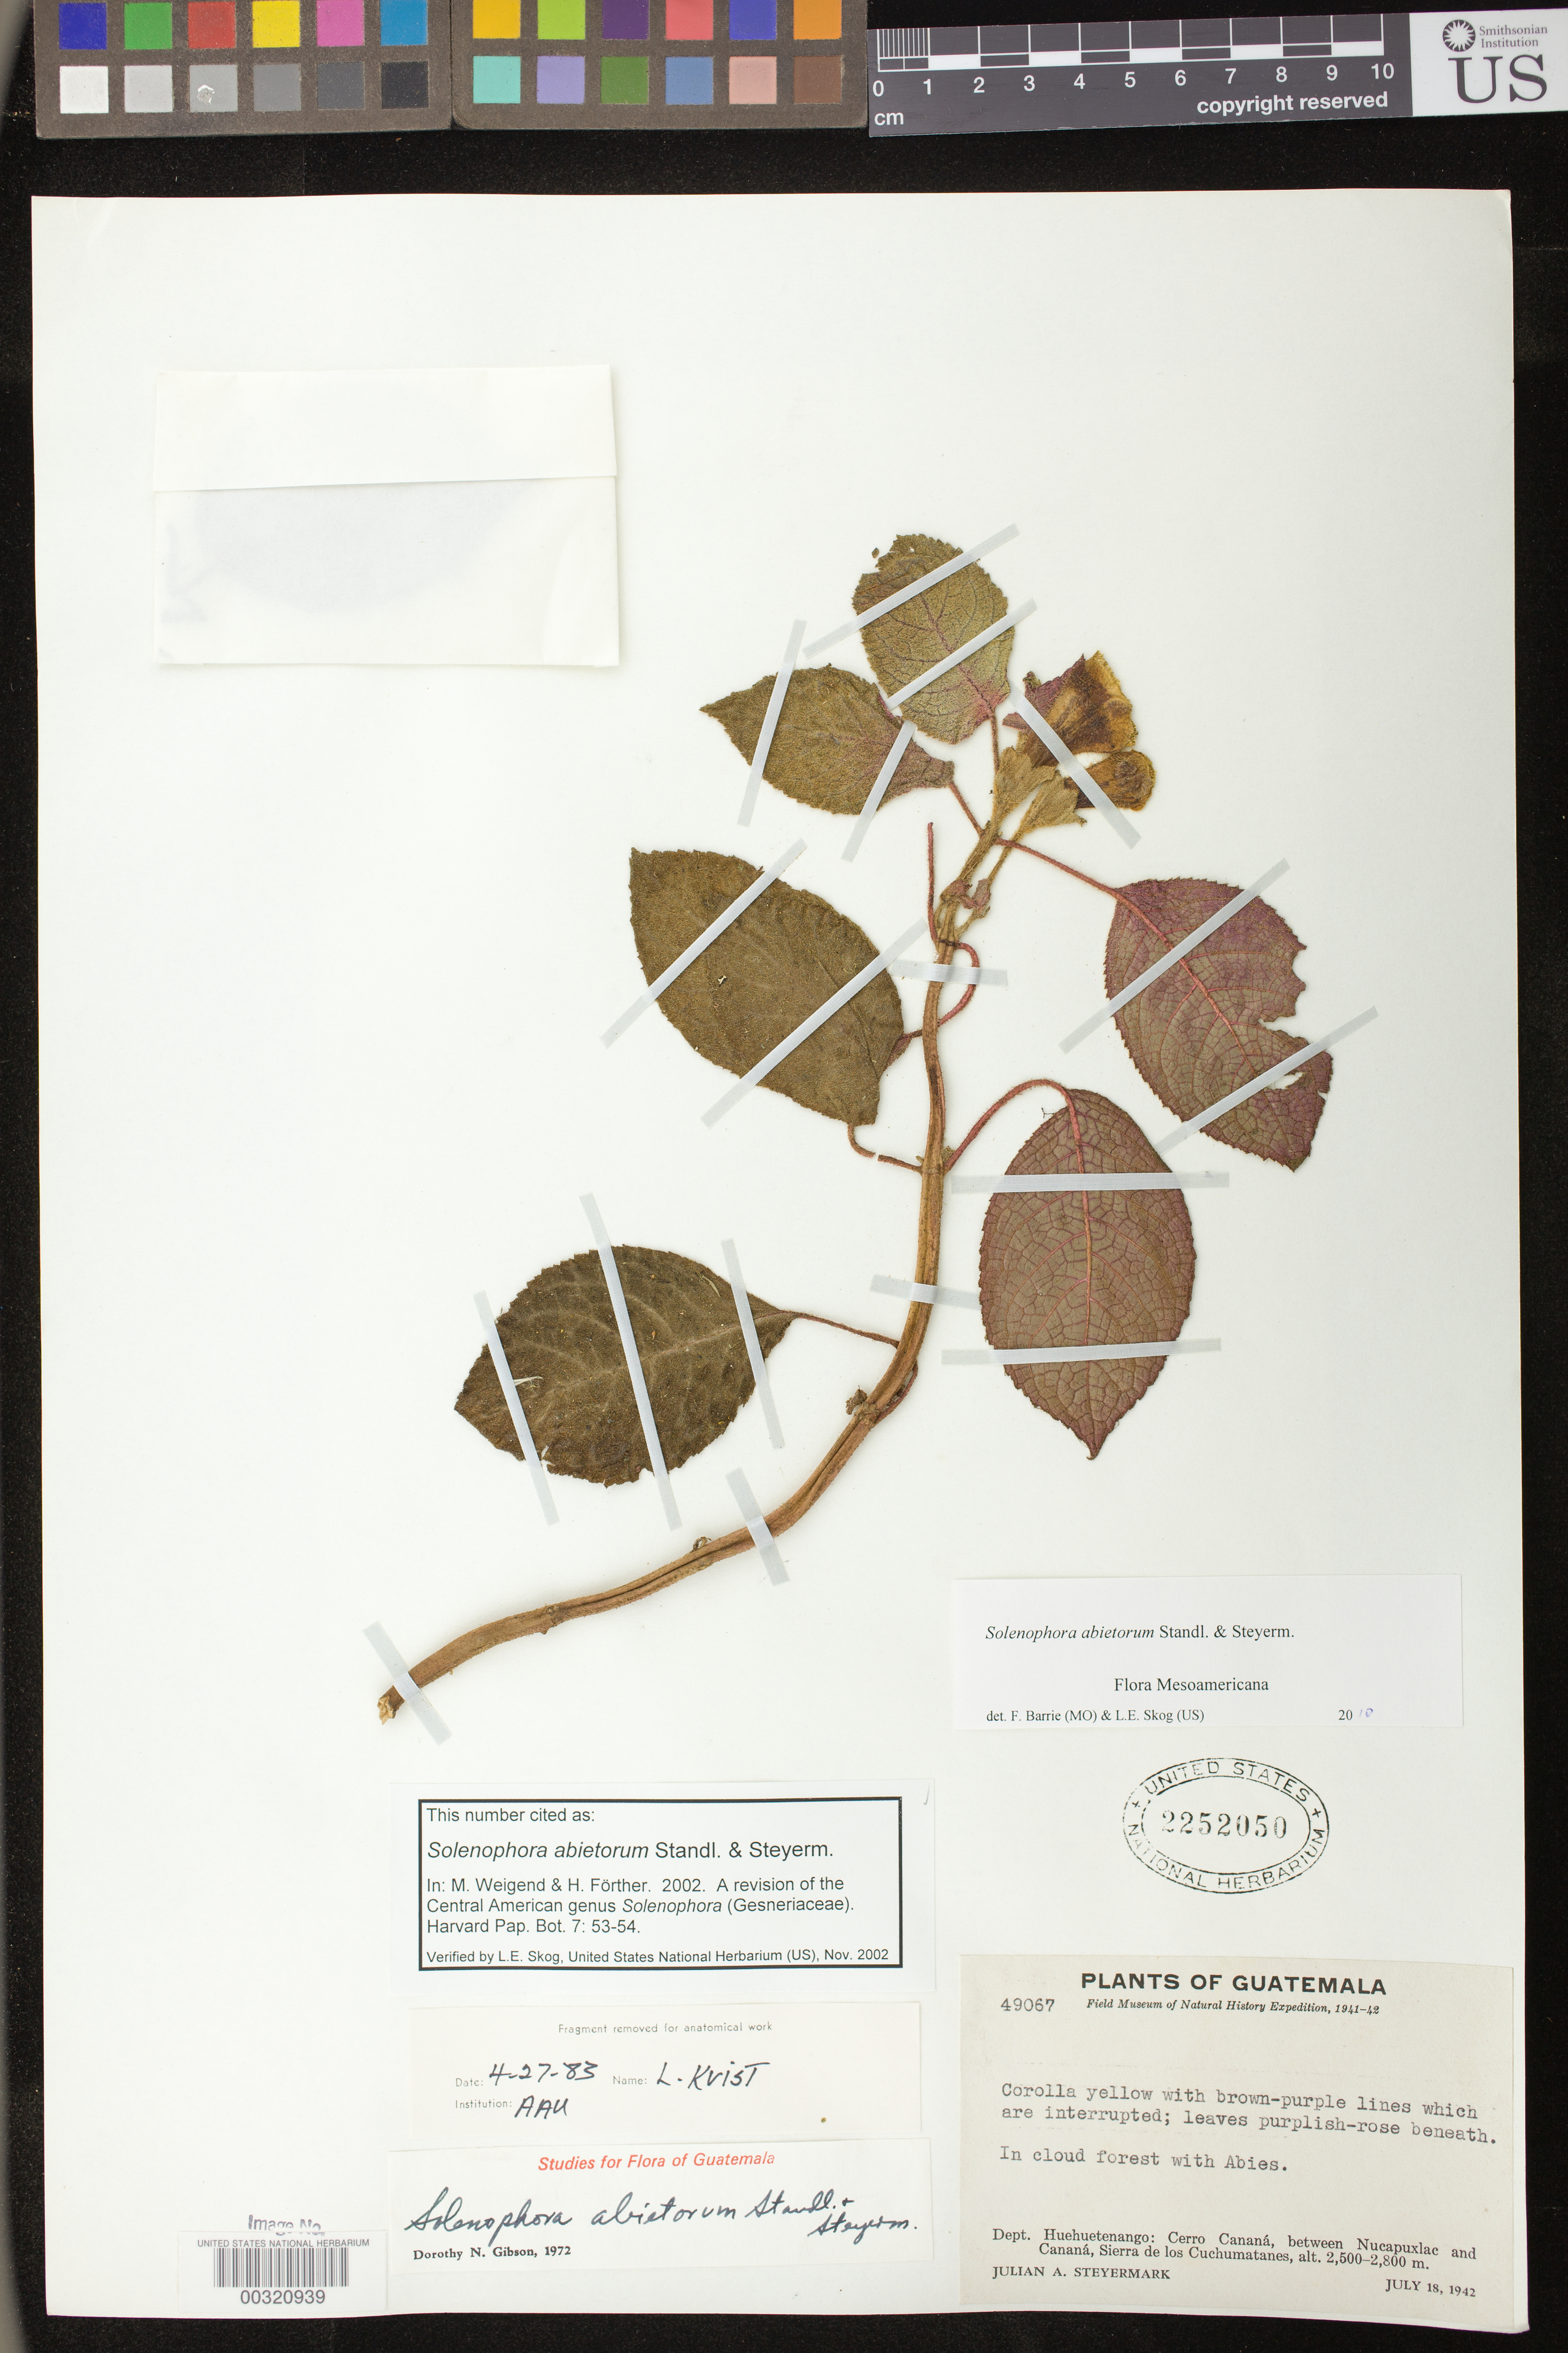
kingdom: Plantae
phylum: Tracheophyta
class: Magnoliopsida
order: Lamiales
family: Gesneriaceae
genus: Solenophora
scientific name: Solenophora abietorum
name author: Standl. & Steyerm.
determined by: Weigend; Förther, Harald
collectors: J. Steyermark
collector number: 49067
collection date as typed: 18 Jul 1942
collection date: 1942-07-18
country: Guatemala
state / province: Huehuetenango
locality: Cerro Canana, between Nucapuxlac and Cananá, Sierra de los Cuchumatanes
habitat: In cloud forest with Abies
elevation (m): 2500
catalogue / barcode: US 2252050